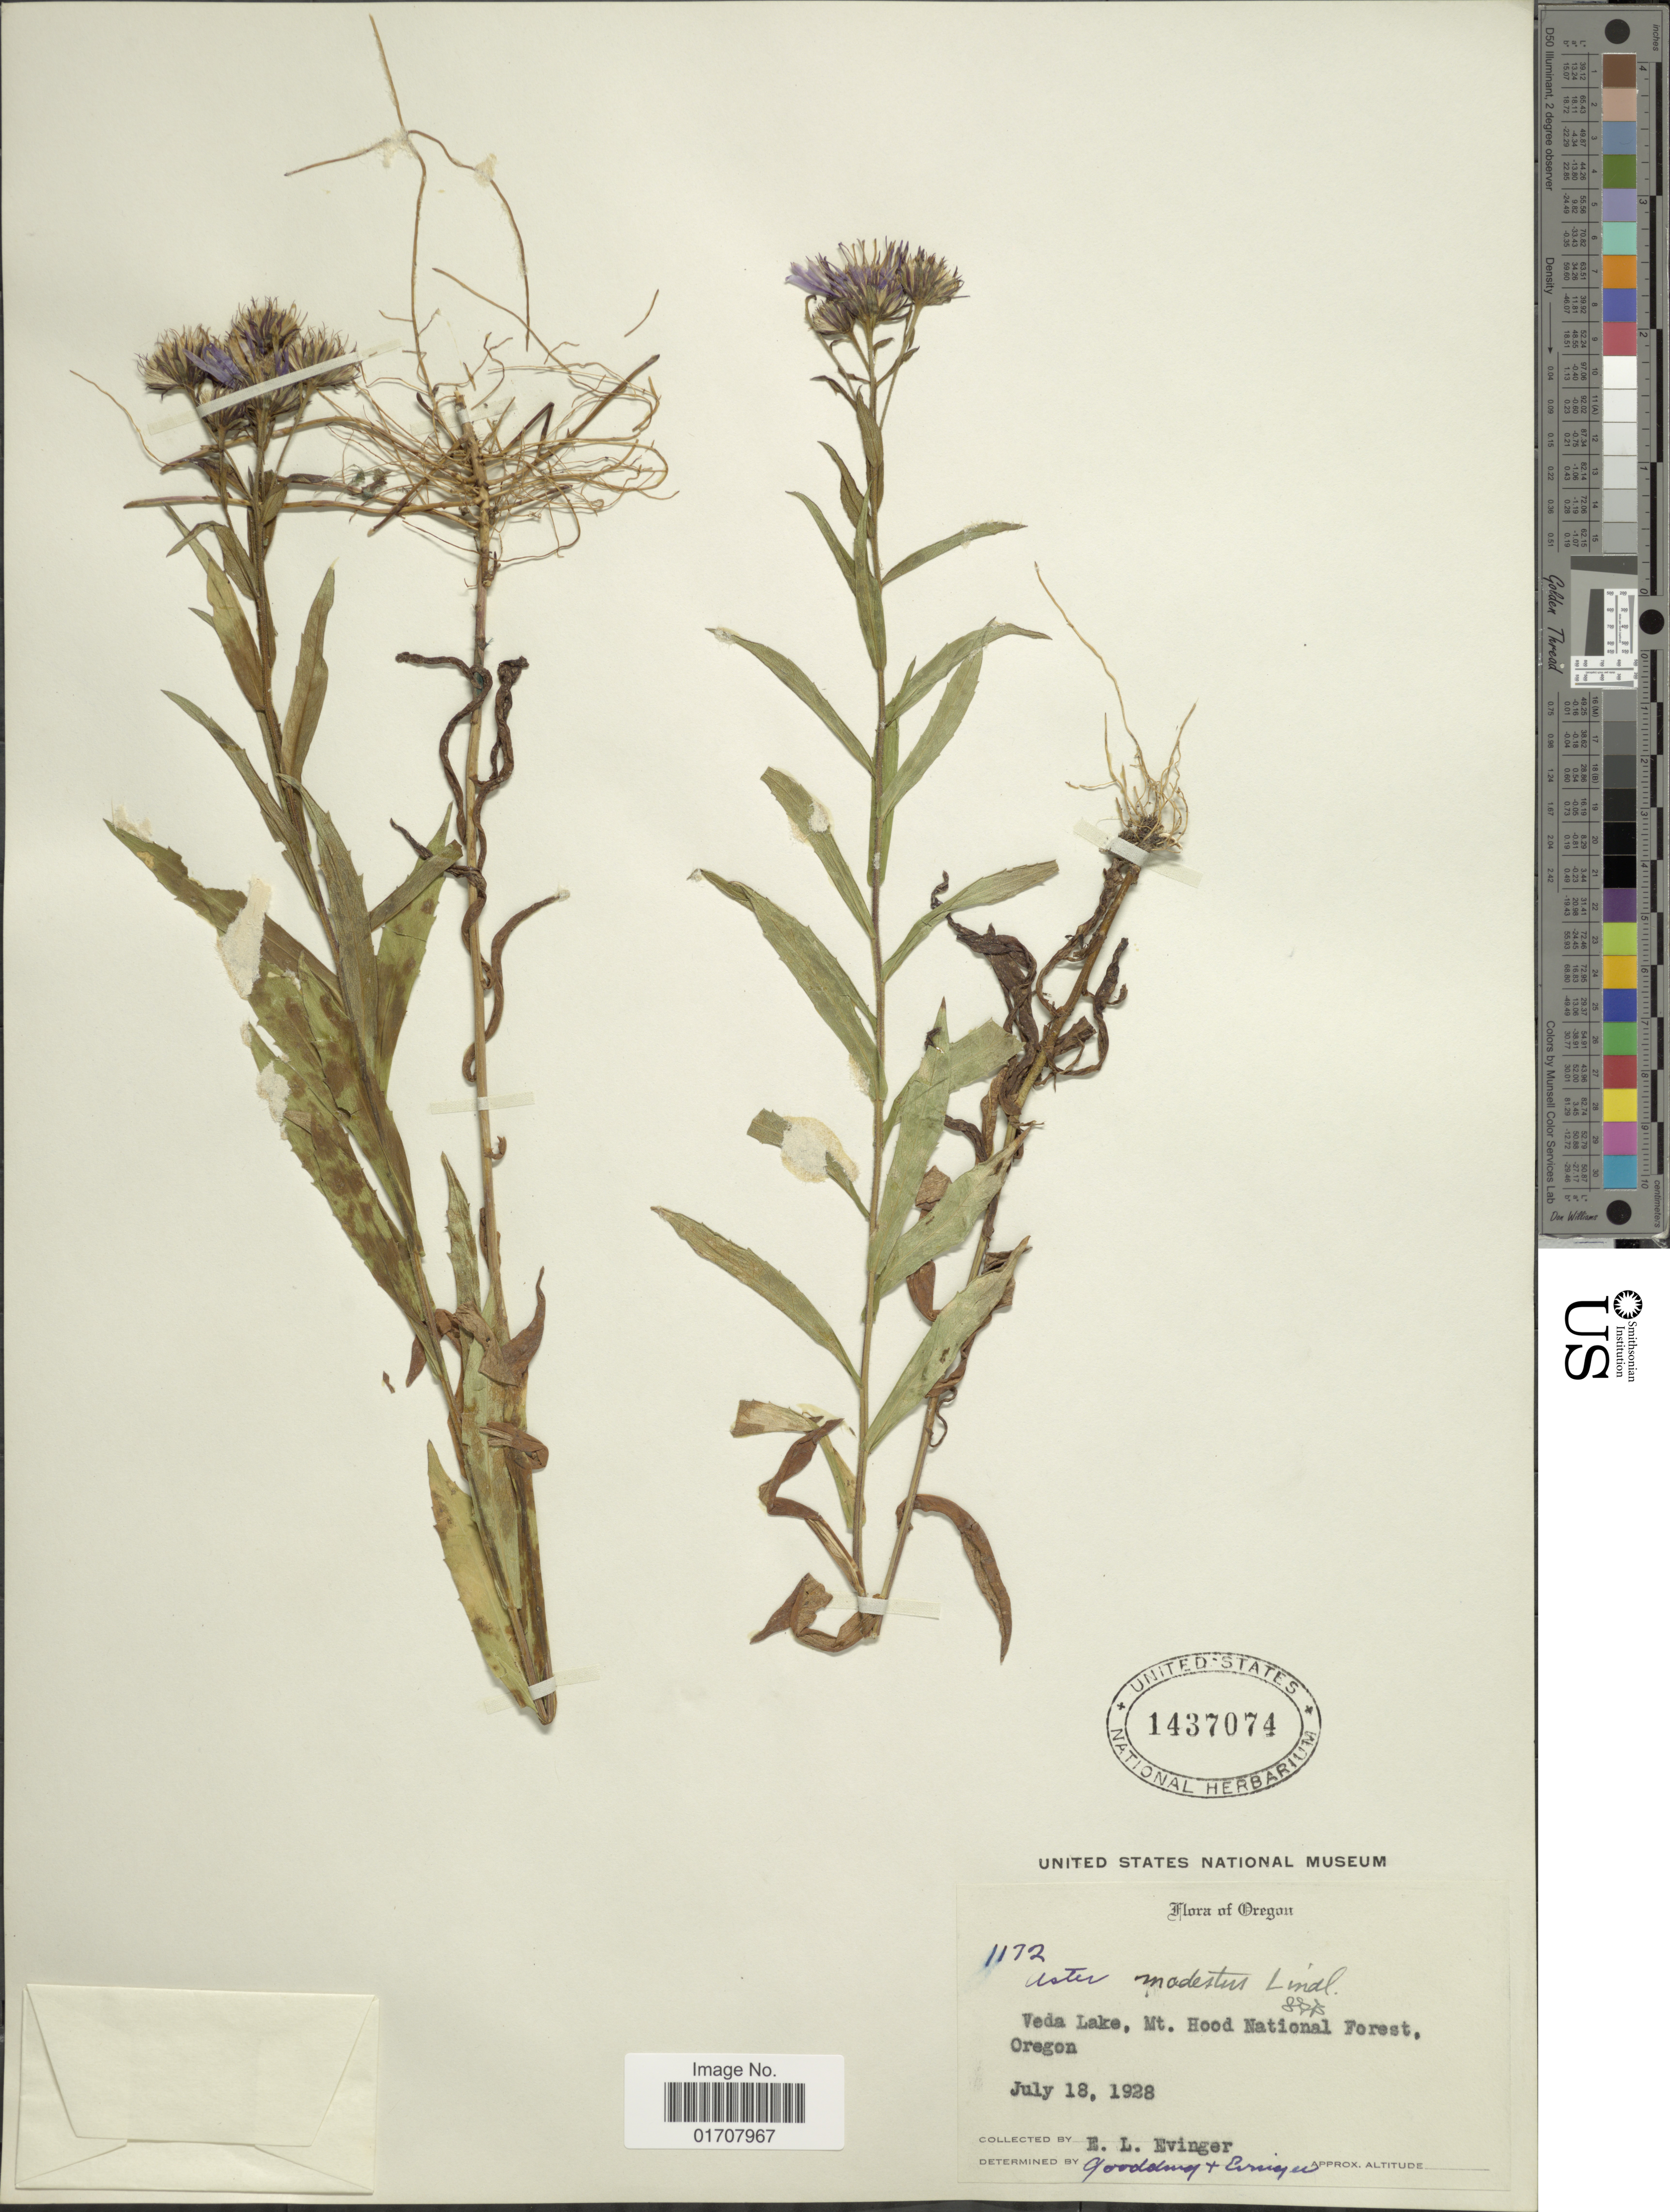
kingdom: Plantae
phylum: Tracheophyta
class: Magnoliopsida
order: Asterales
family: Asteraceae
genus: Canadanthus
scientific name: Canadanthus modestus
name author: (Lindl.) G.L. Nesom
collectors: E. Evinger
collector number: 1172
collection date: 1928-07-18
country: United States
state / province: Oregon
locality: Veda Lake, Mt. Hood National Forest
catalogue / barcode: US 1437074